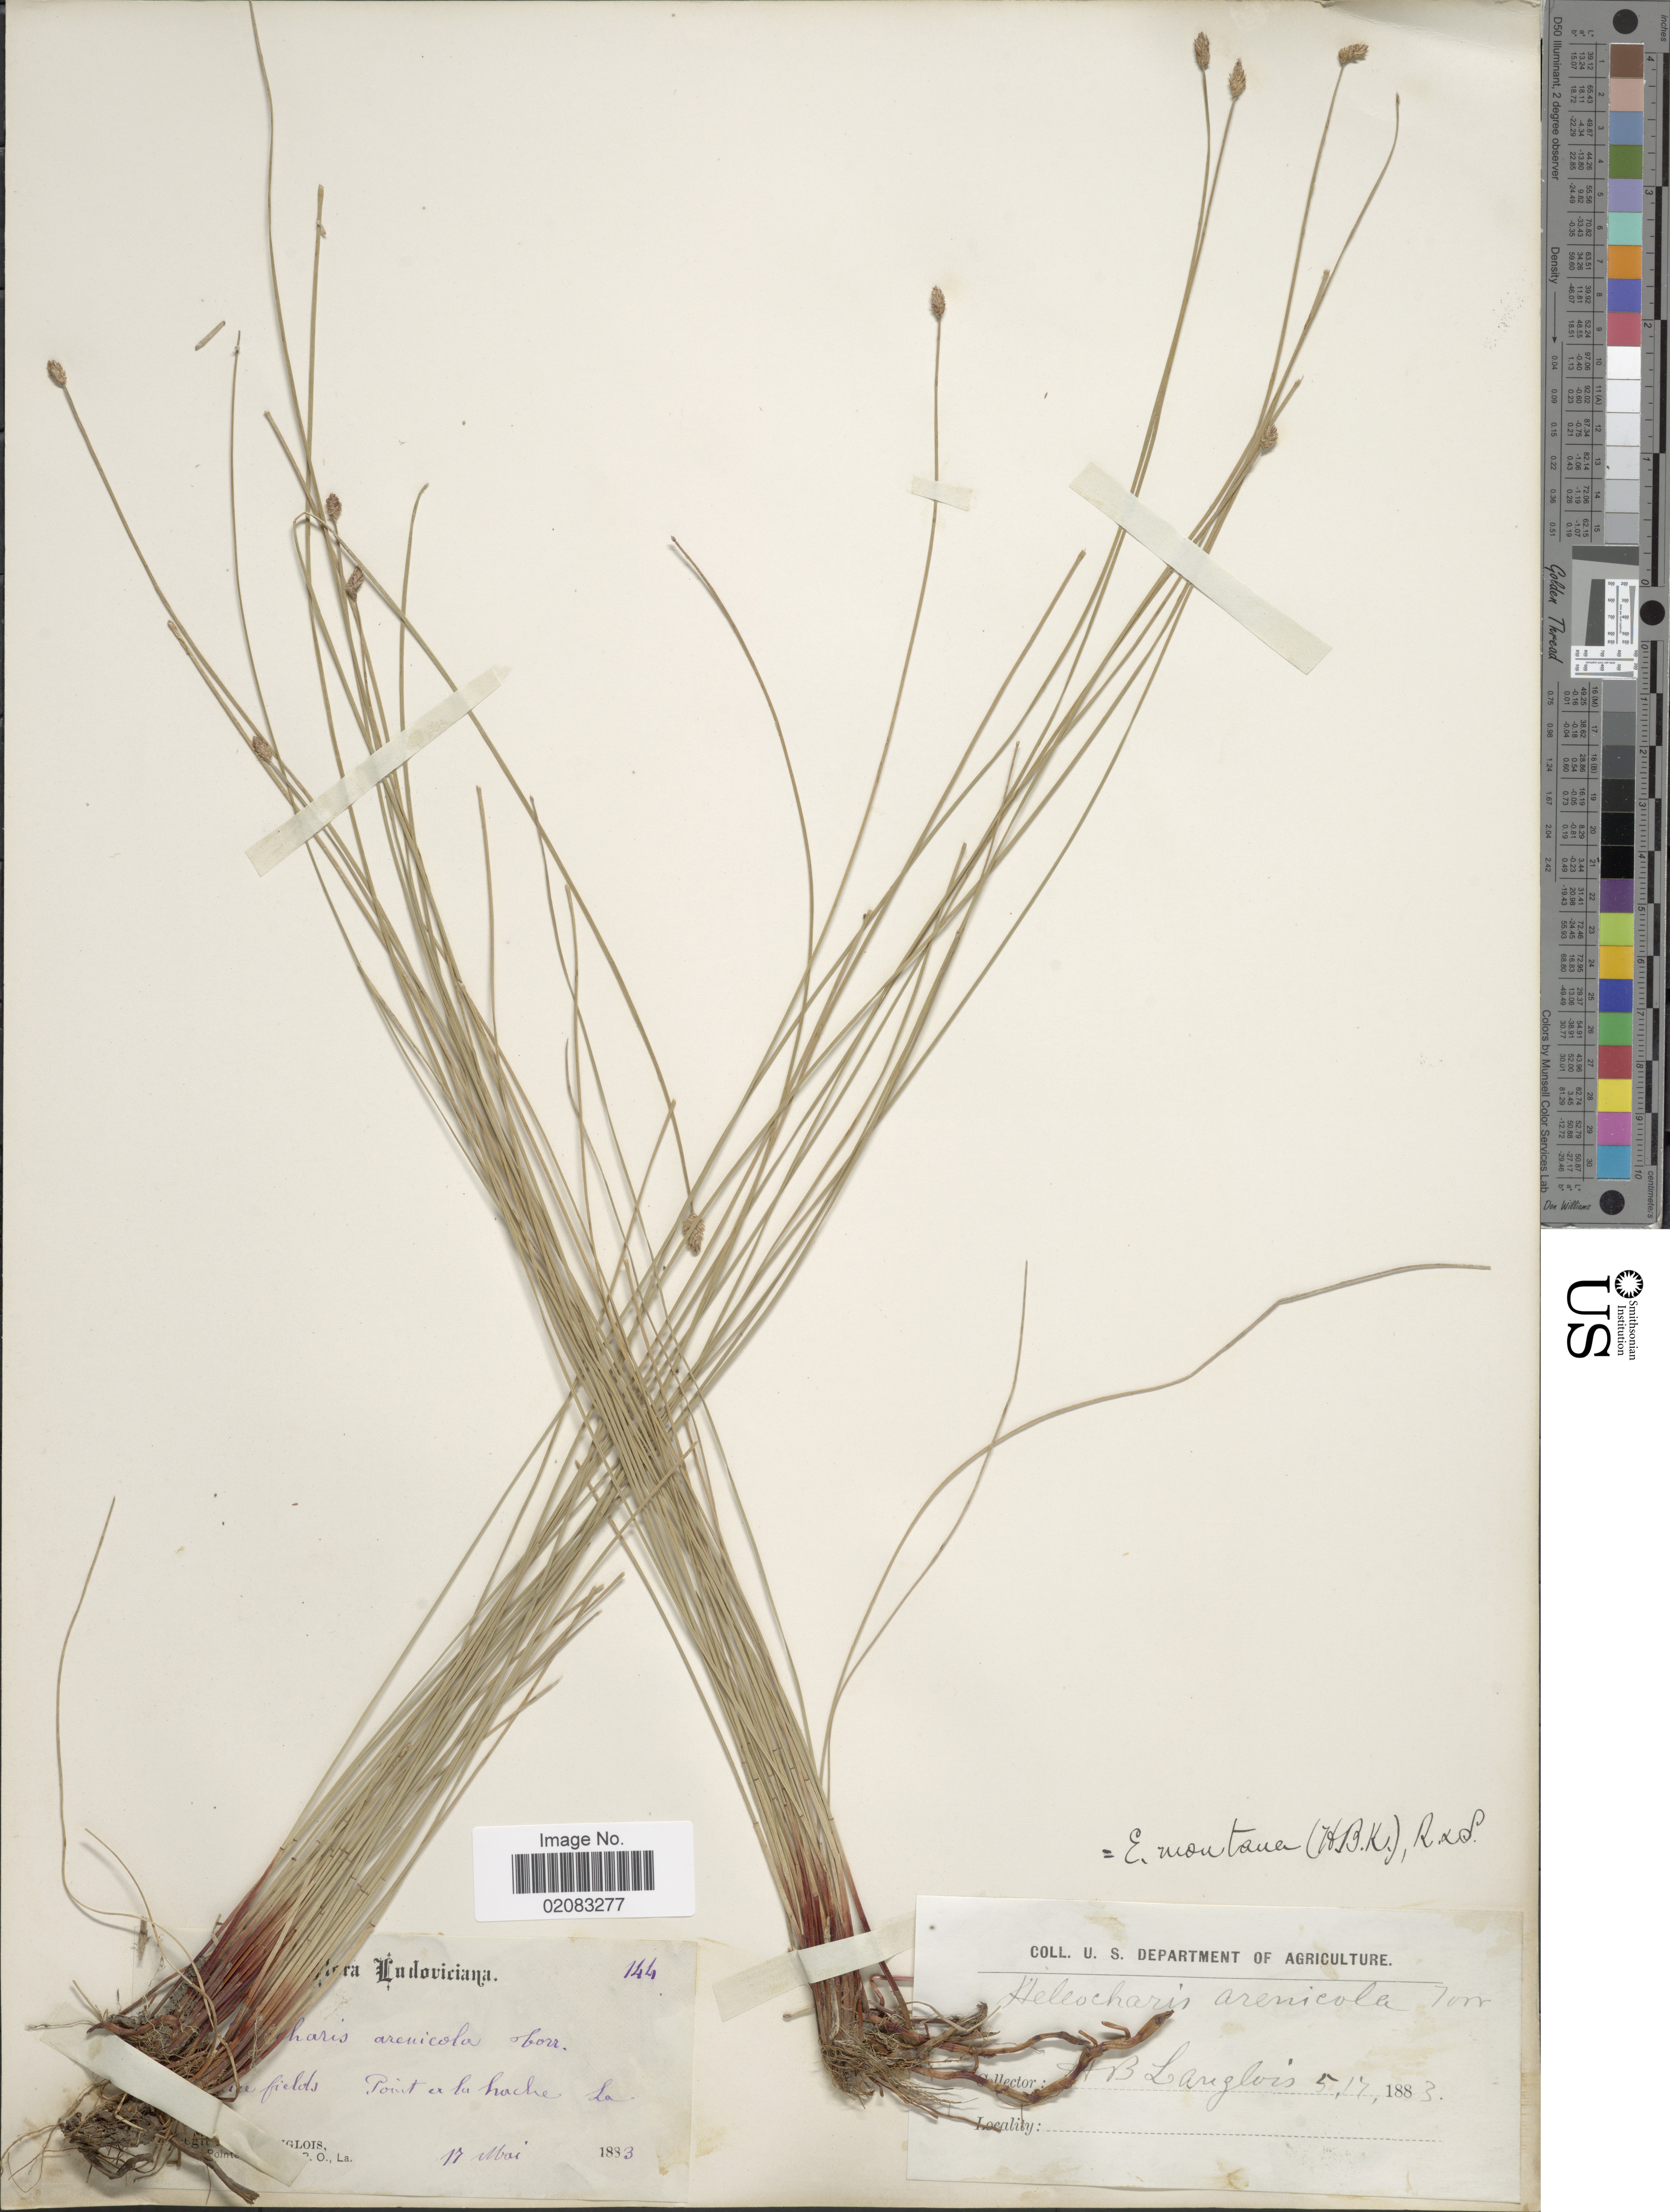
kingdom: Plantae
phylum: Tracheophyta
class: Liliopsida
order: Poales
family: Cyperaceae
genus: Eleocharis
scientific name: Eleocharis montevidensis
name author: Kunth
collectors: A. Langlois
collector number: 144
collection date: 1883-05-17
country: United States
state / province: Louisiana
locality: Point a la Hache.